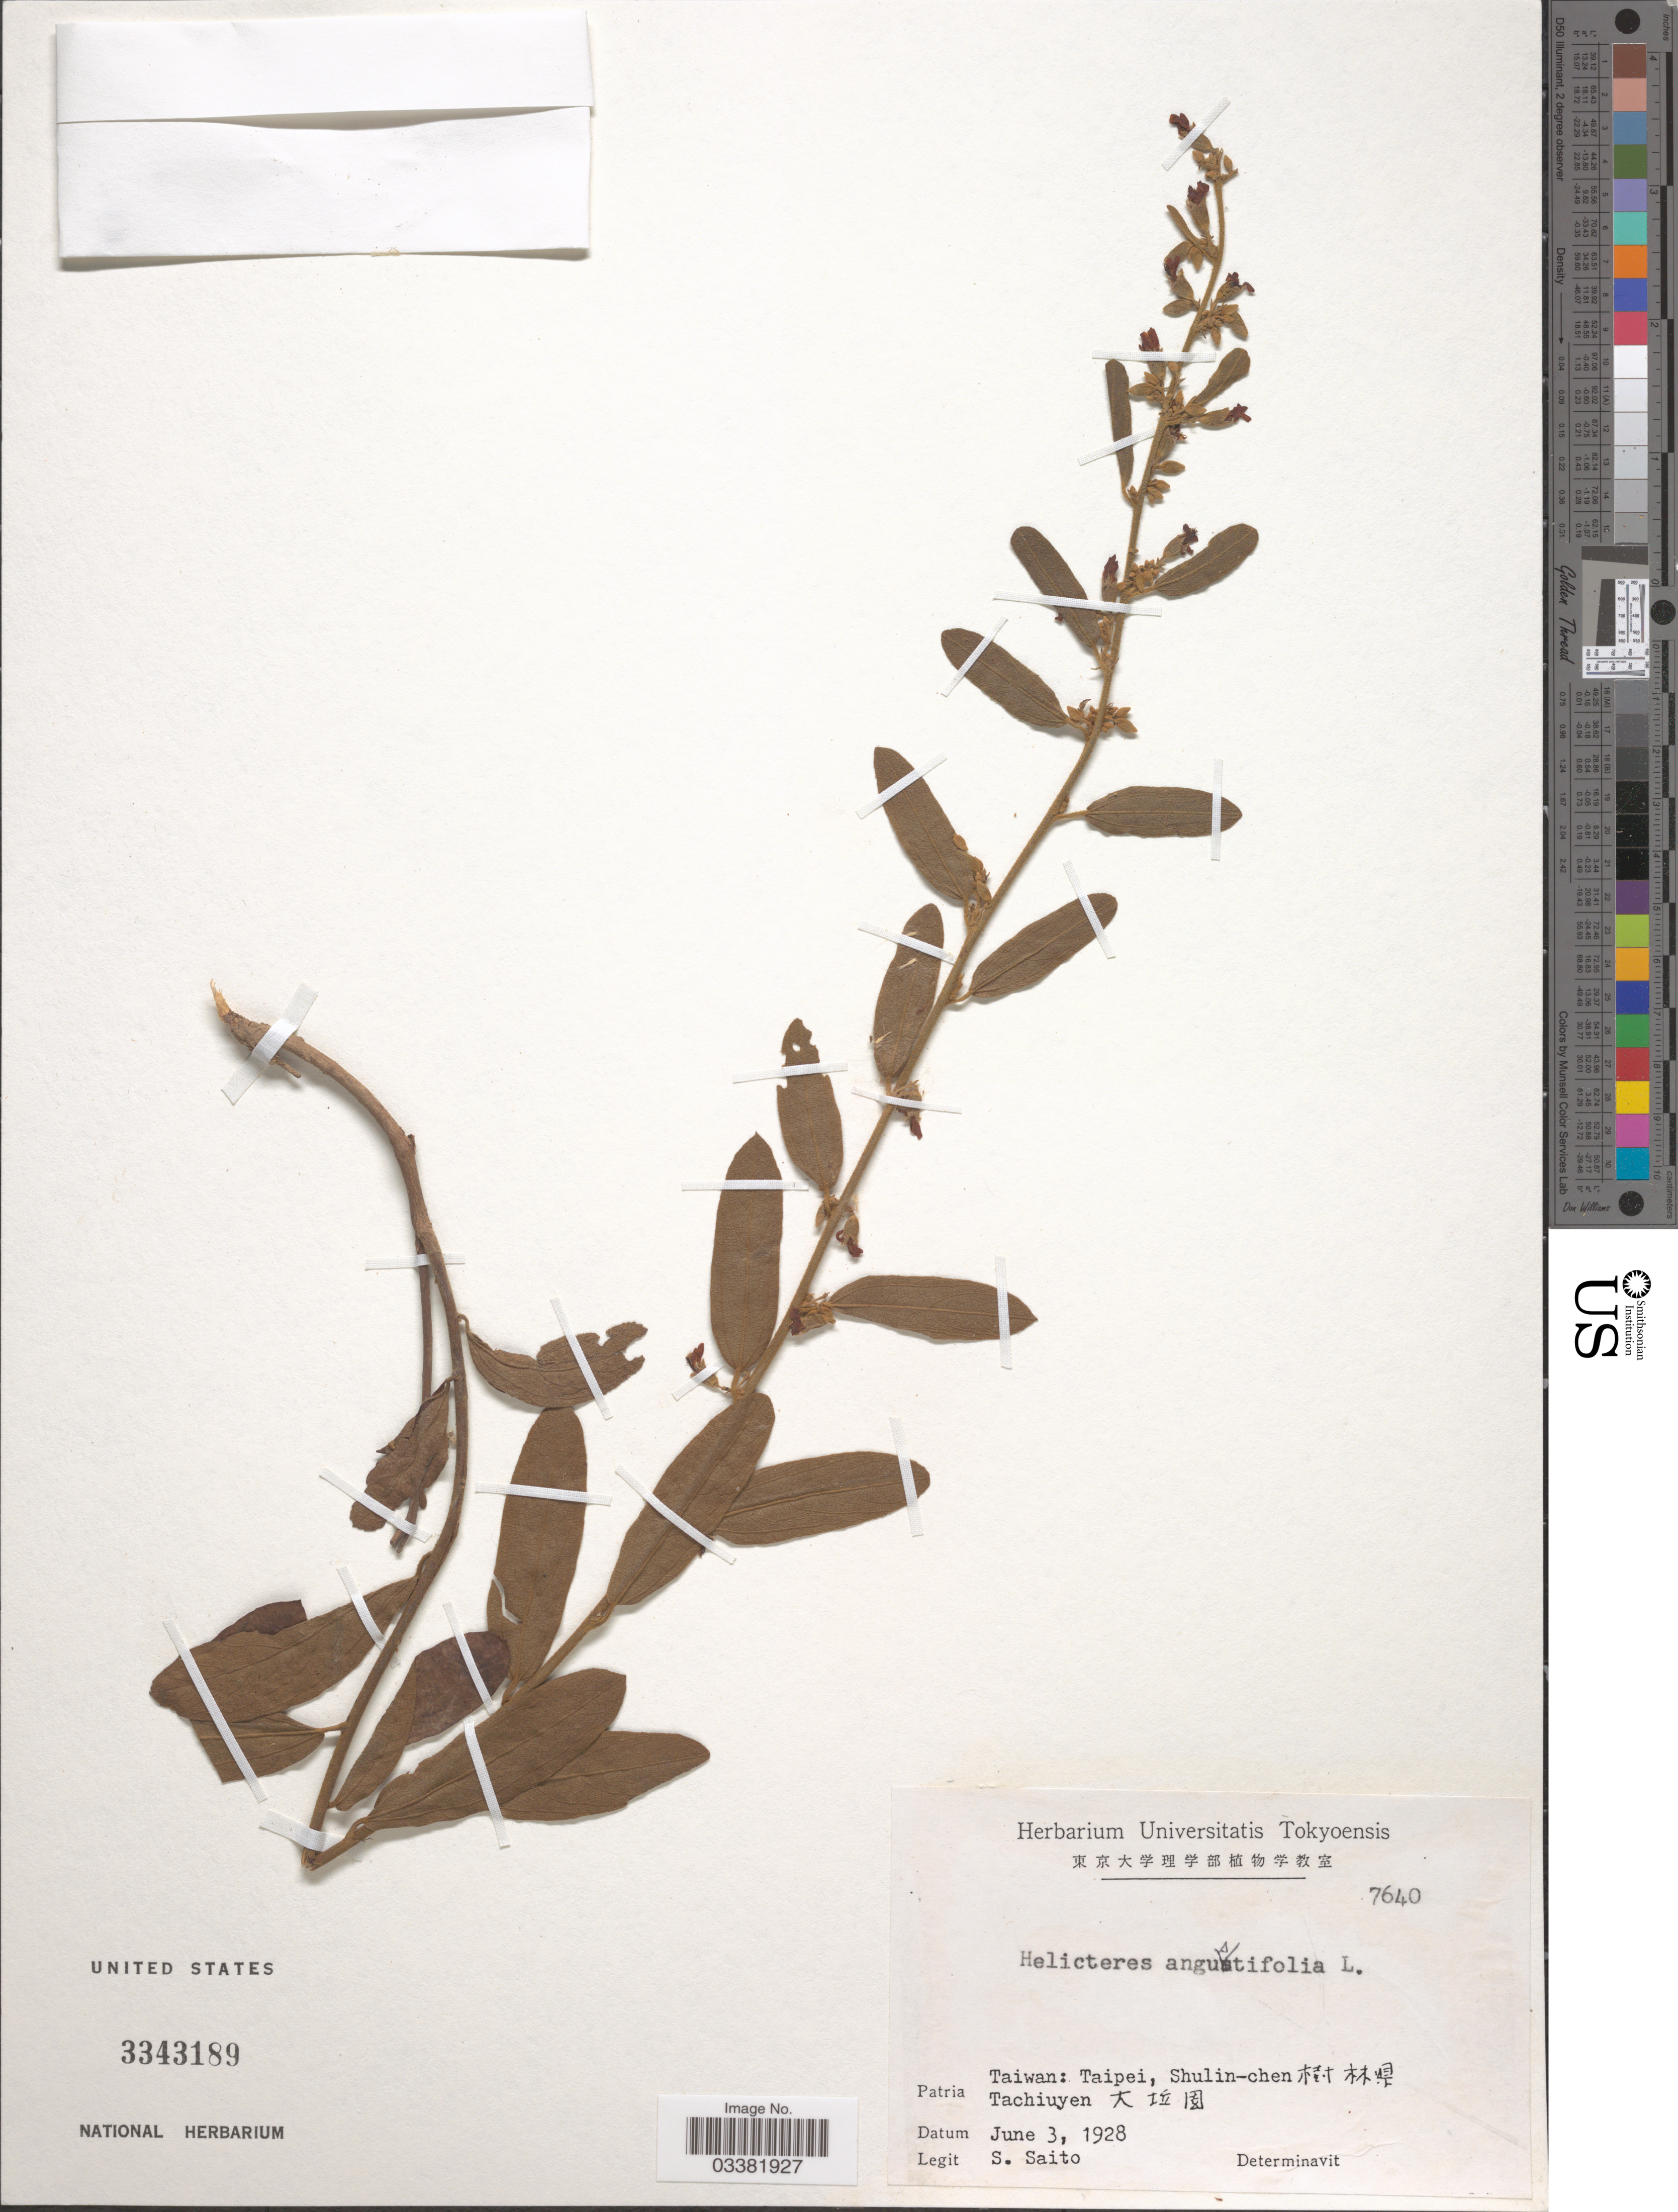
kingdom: Plantae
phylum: Tracheophyta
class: Magnoliopsida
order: Malvales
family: Malvaceae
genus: Helicteres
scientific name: Helicteres angustifolia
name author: L.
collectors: S. Saito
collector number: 7640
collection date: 1928-06-03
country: Taiwan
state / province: Taoyuan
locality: Taoyuan; Dayuan District. (Taipei, Shulin District on lable in 1928)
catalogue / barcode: US 3343189